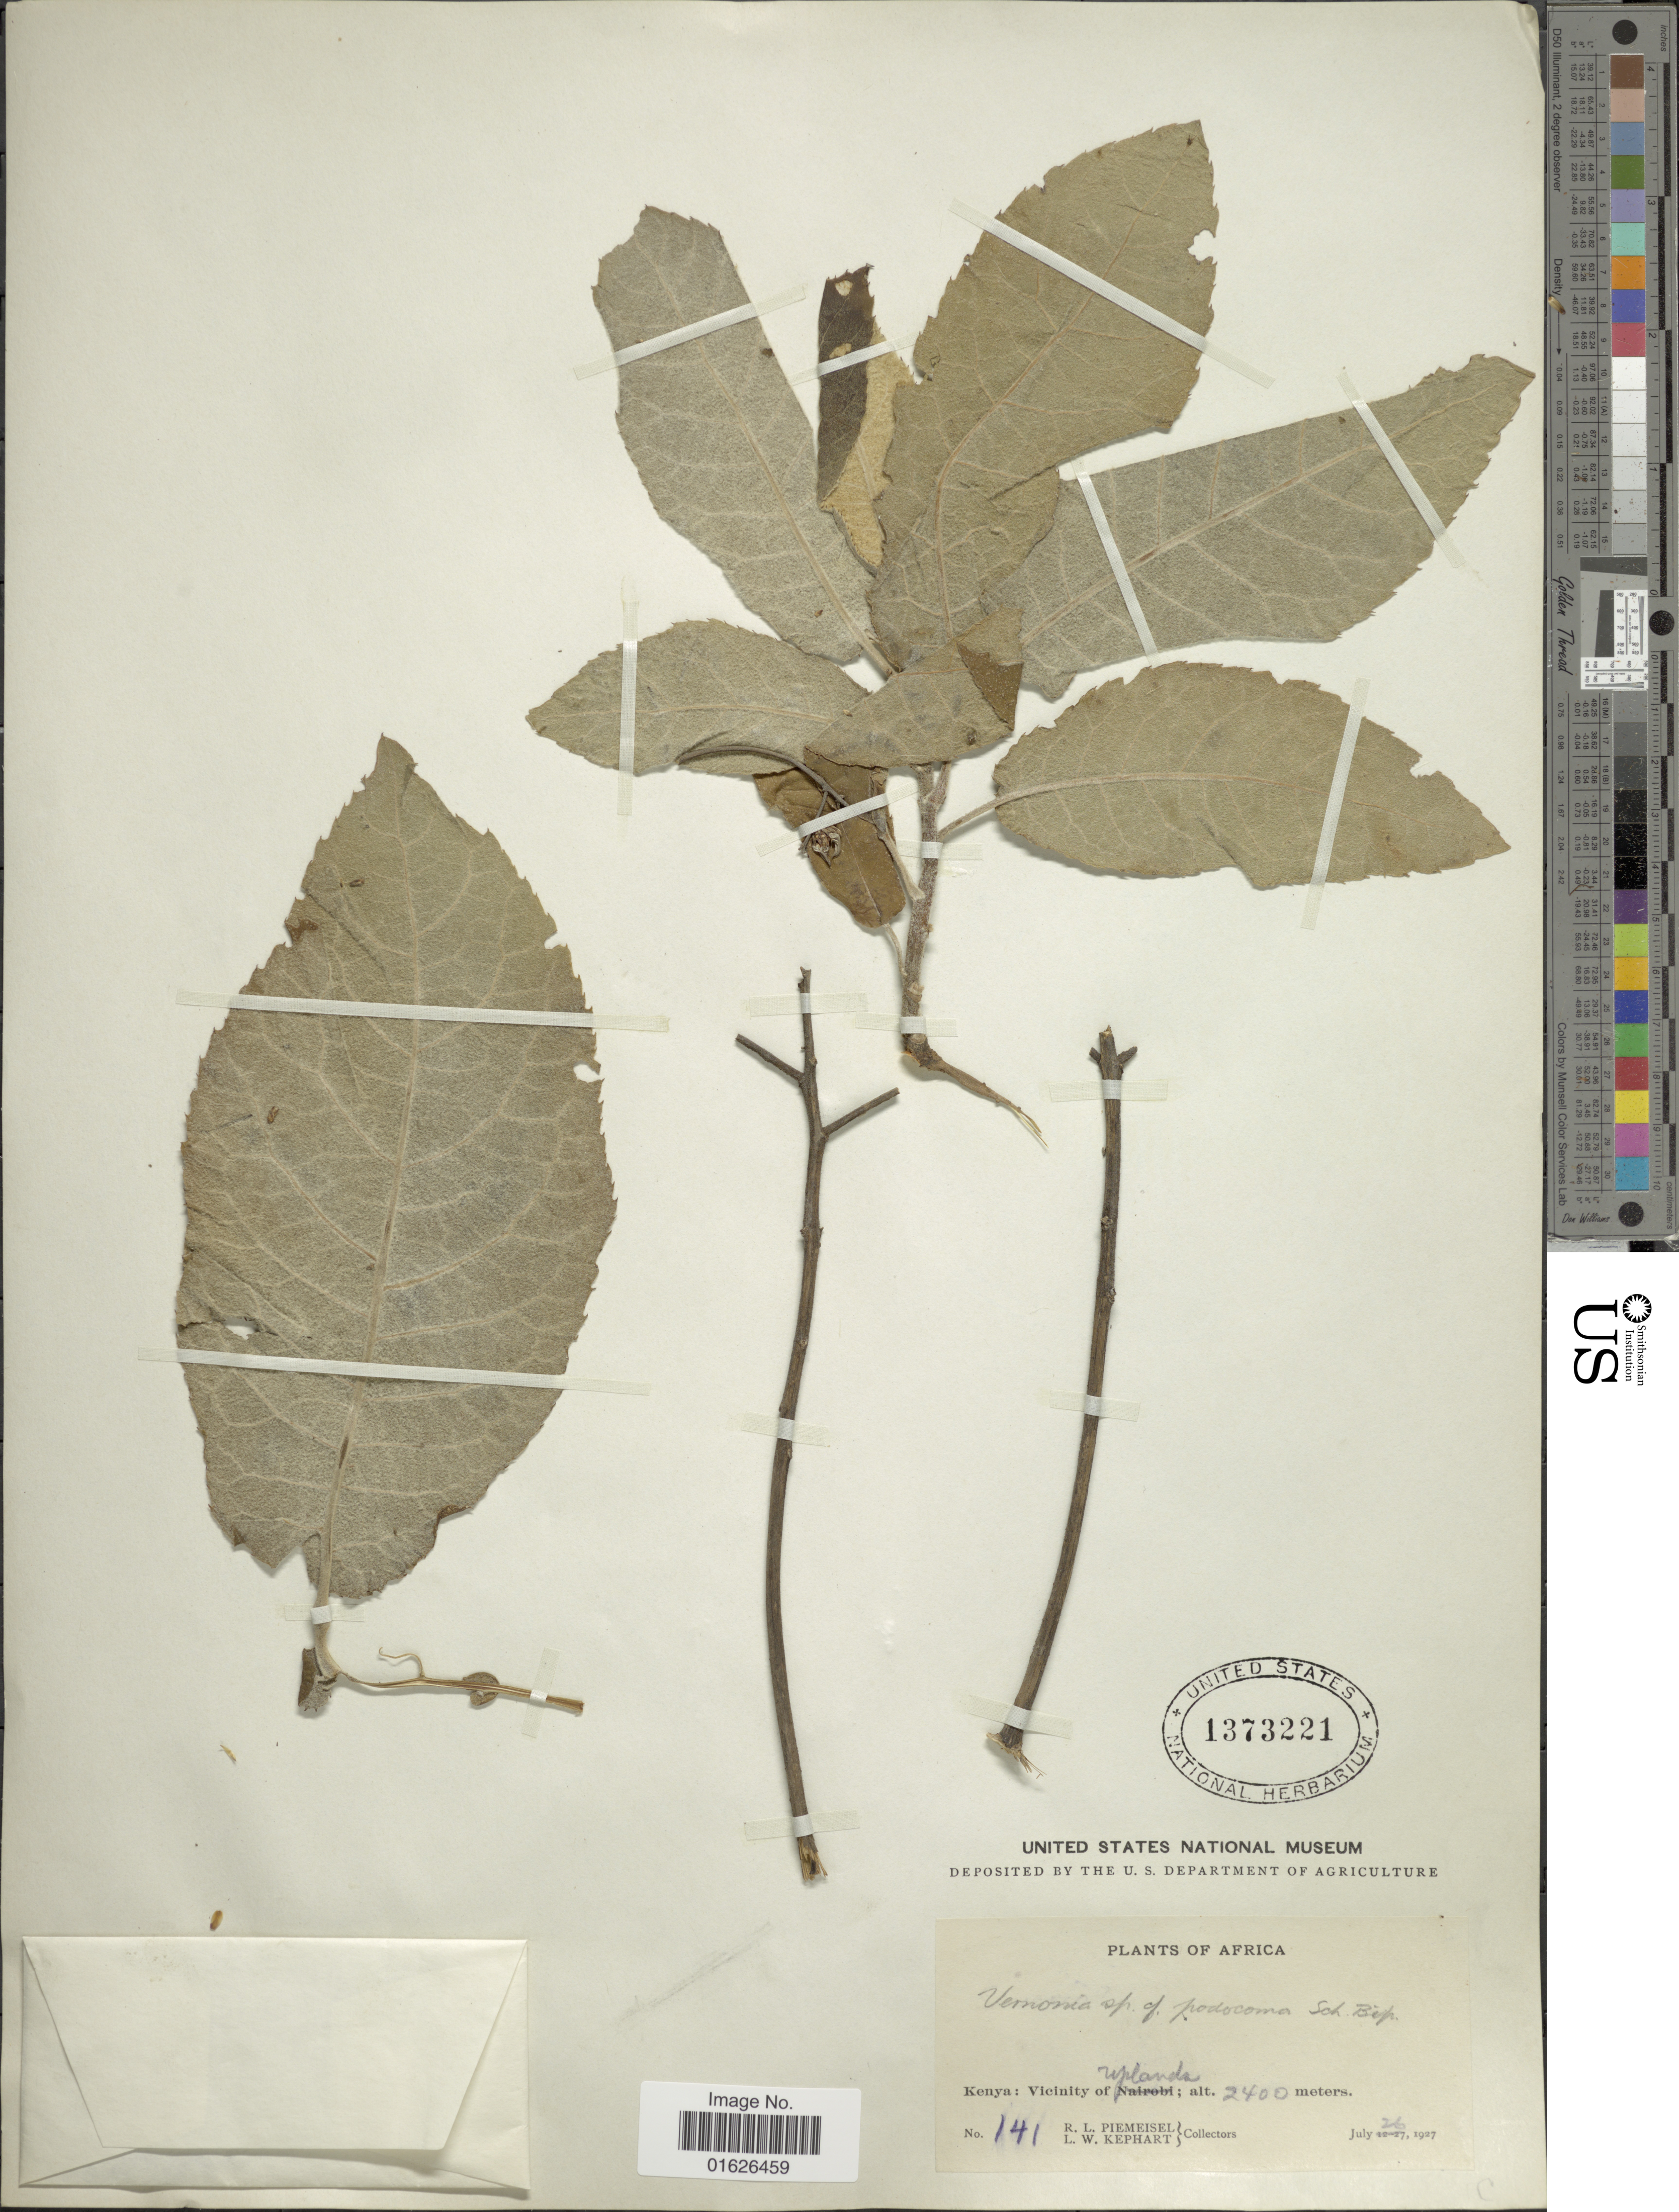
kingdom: Plantae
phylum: Tracheophyta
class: Magnoliopsida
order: Asterales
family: Asteraceae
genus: Gymnanthemum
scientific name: Gymnanthemum myrianthum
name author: (Hook. f.) H. Rob.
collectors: R. L. Piemeisel & L. W. Kephart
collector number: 141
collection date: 1927-07-26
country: Kenya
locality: Vicinity of Uplanda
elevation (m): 2400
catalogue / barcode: US 1373221